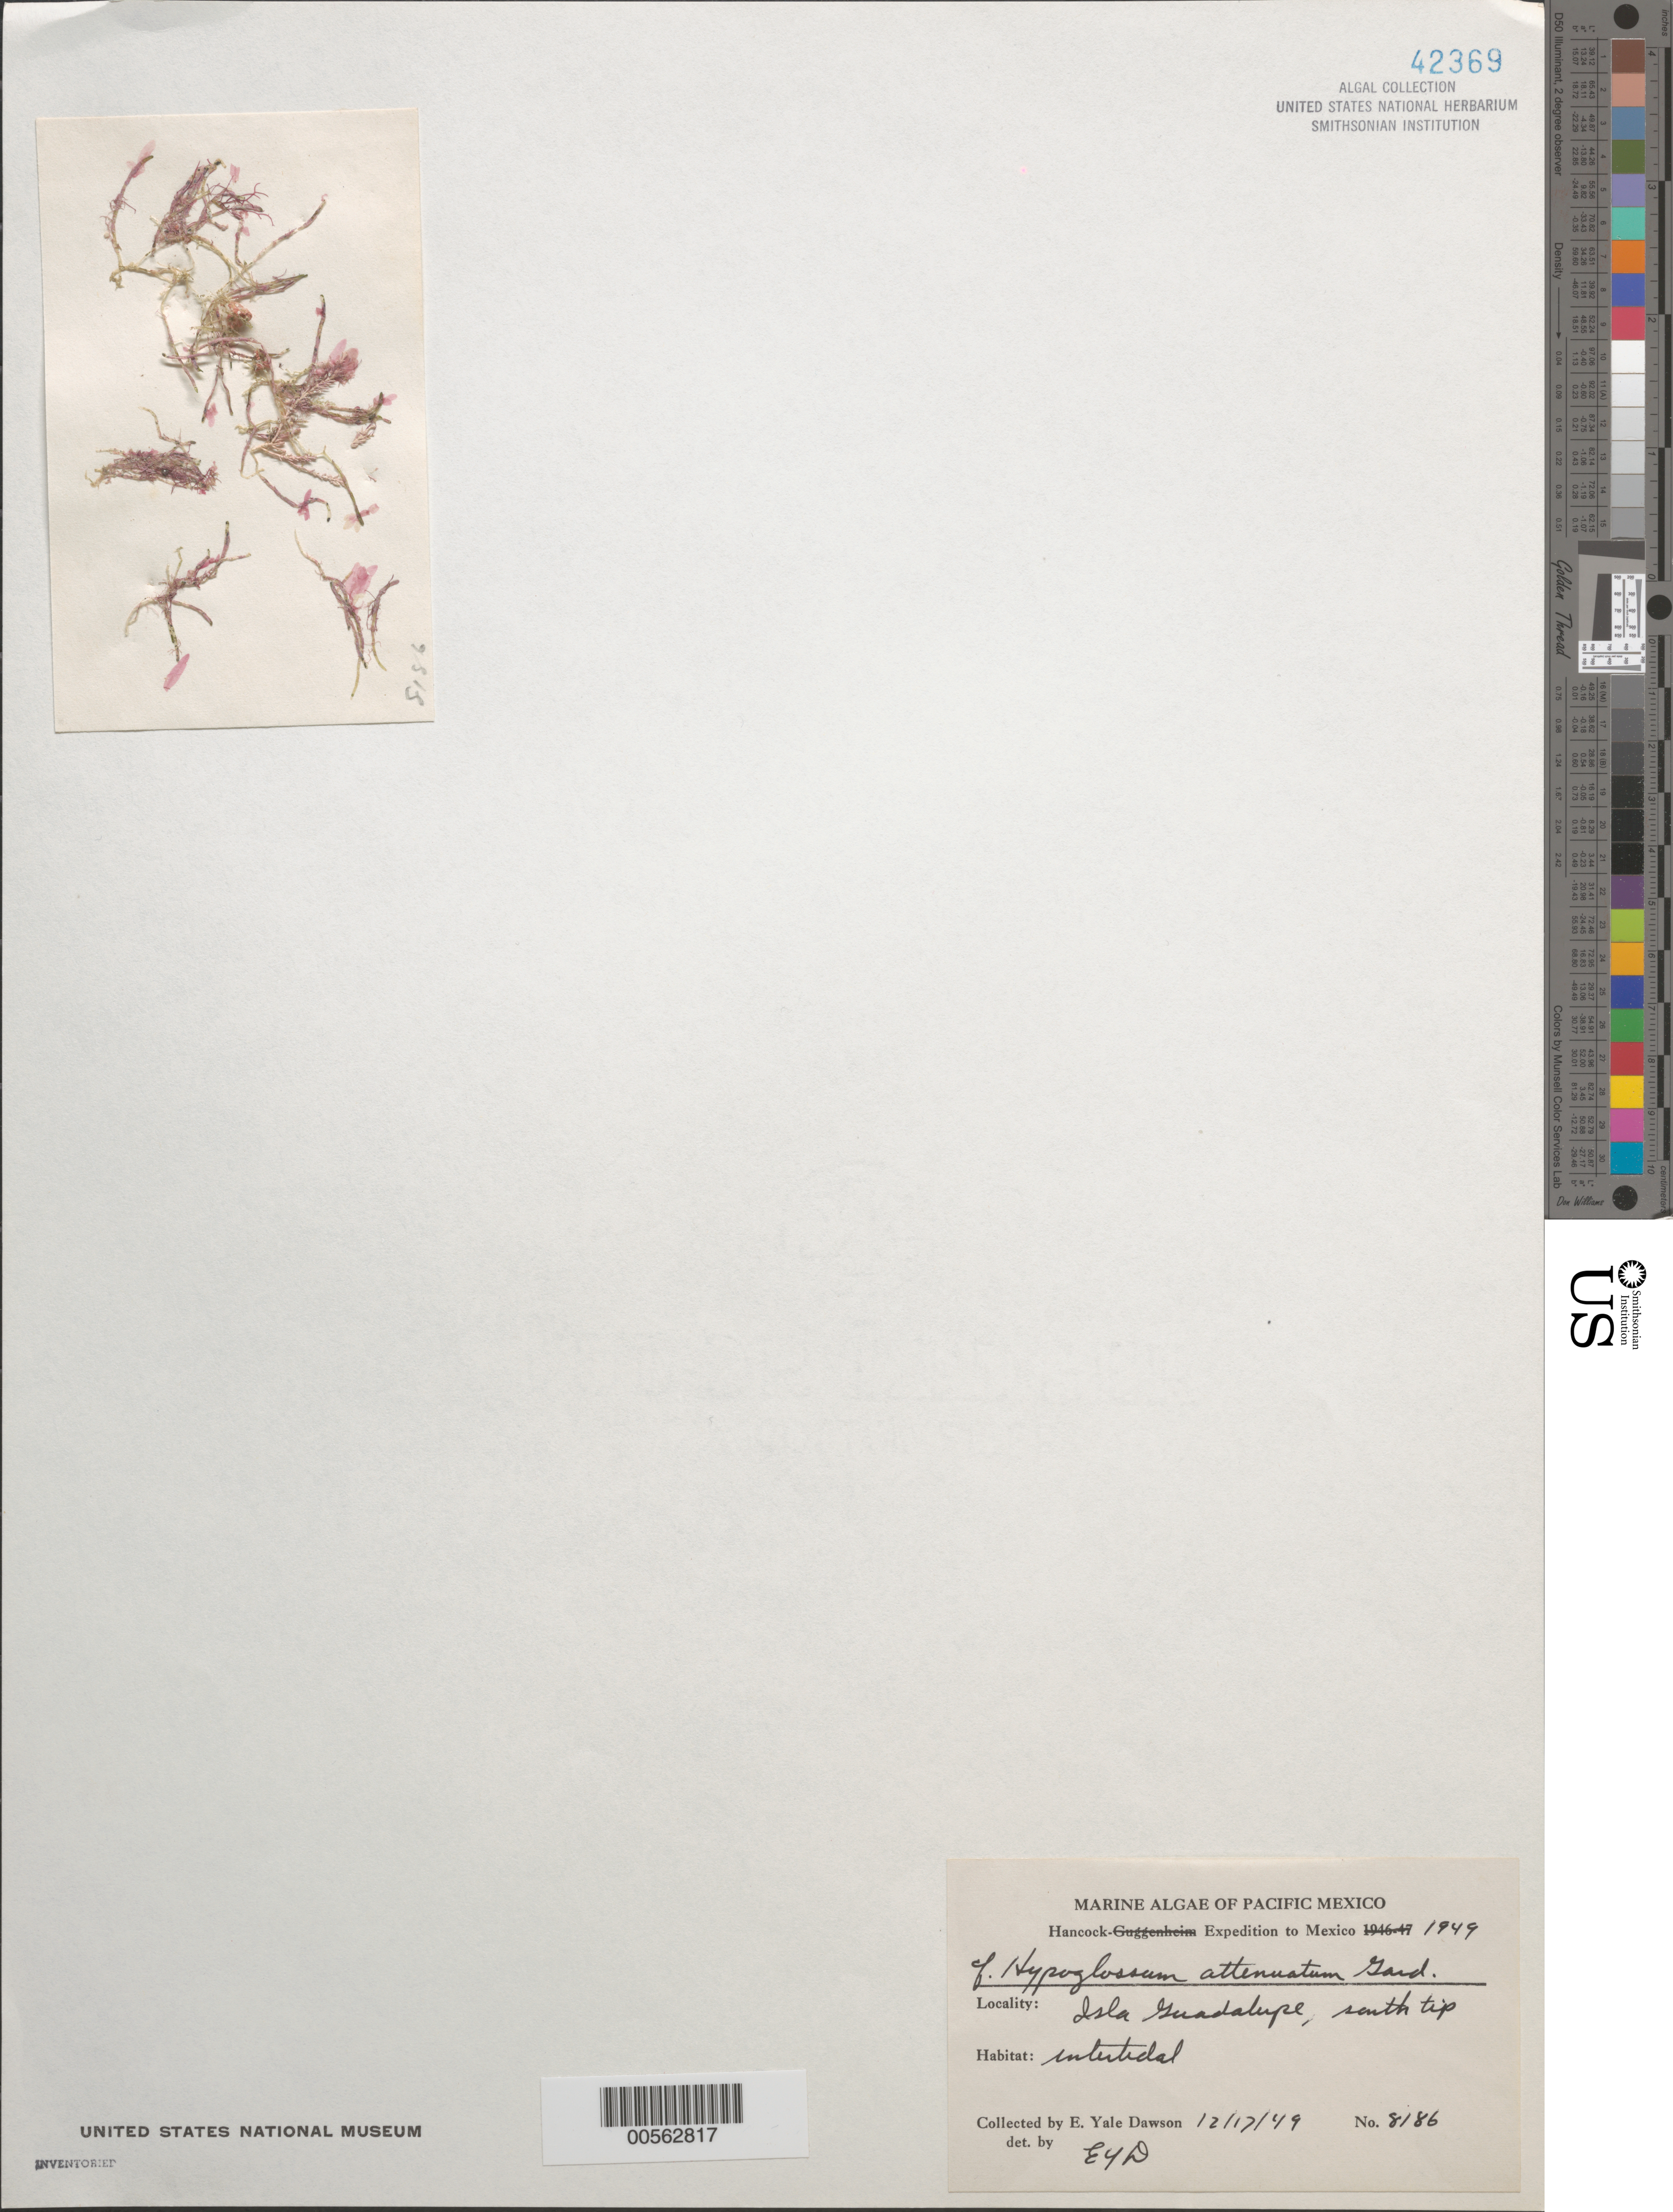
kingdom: Plantae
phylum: Rhodophyta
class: Florideophyceae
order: Ceramiales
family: Delesseriaceae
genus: Hypoglossum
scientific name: Hypoglossum attenuatum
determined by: Dawson, E. Y.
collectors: E. Y. Dawson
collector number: EYD 8186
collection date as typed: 17 Dec 1949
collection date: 1949-12-17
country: Mexico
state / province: Baja California Norte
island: Isla Guadalupe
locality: South part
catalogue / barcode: US 42369